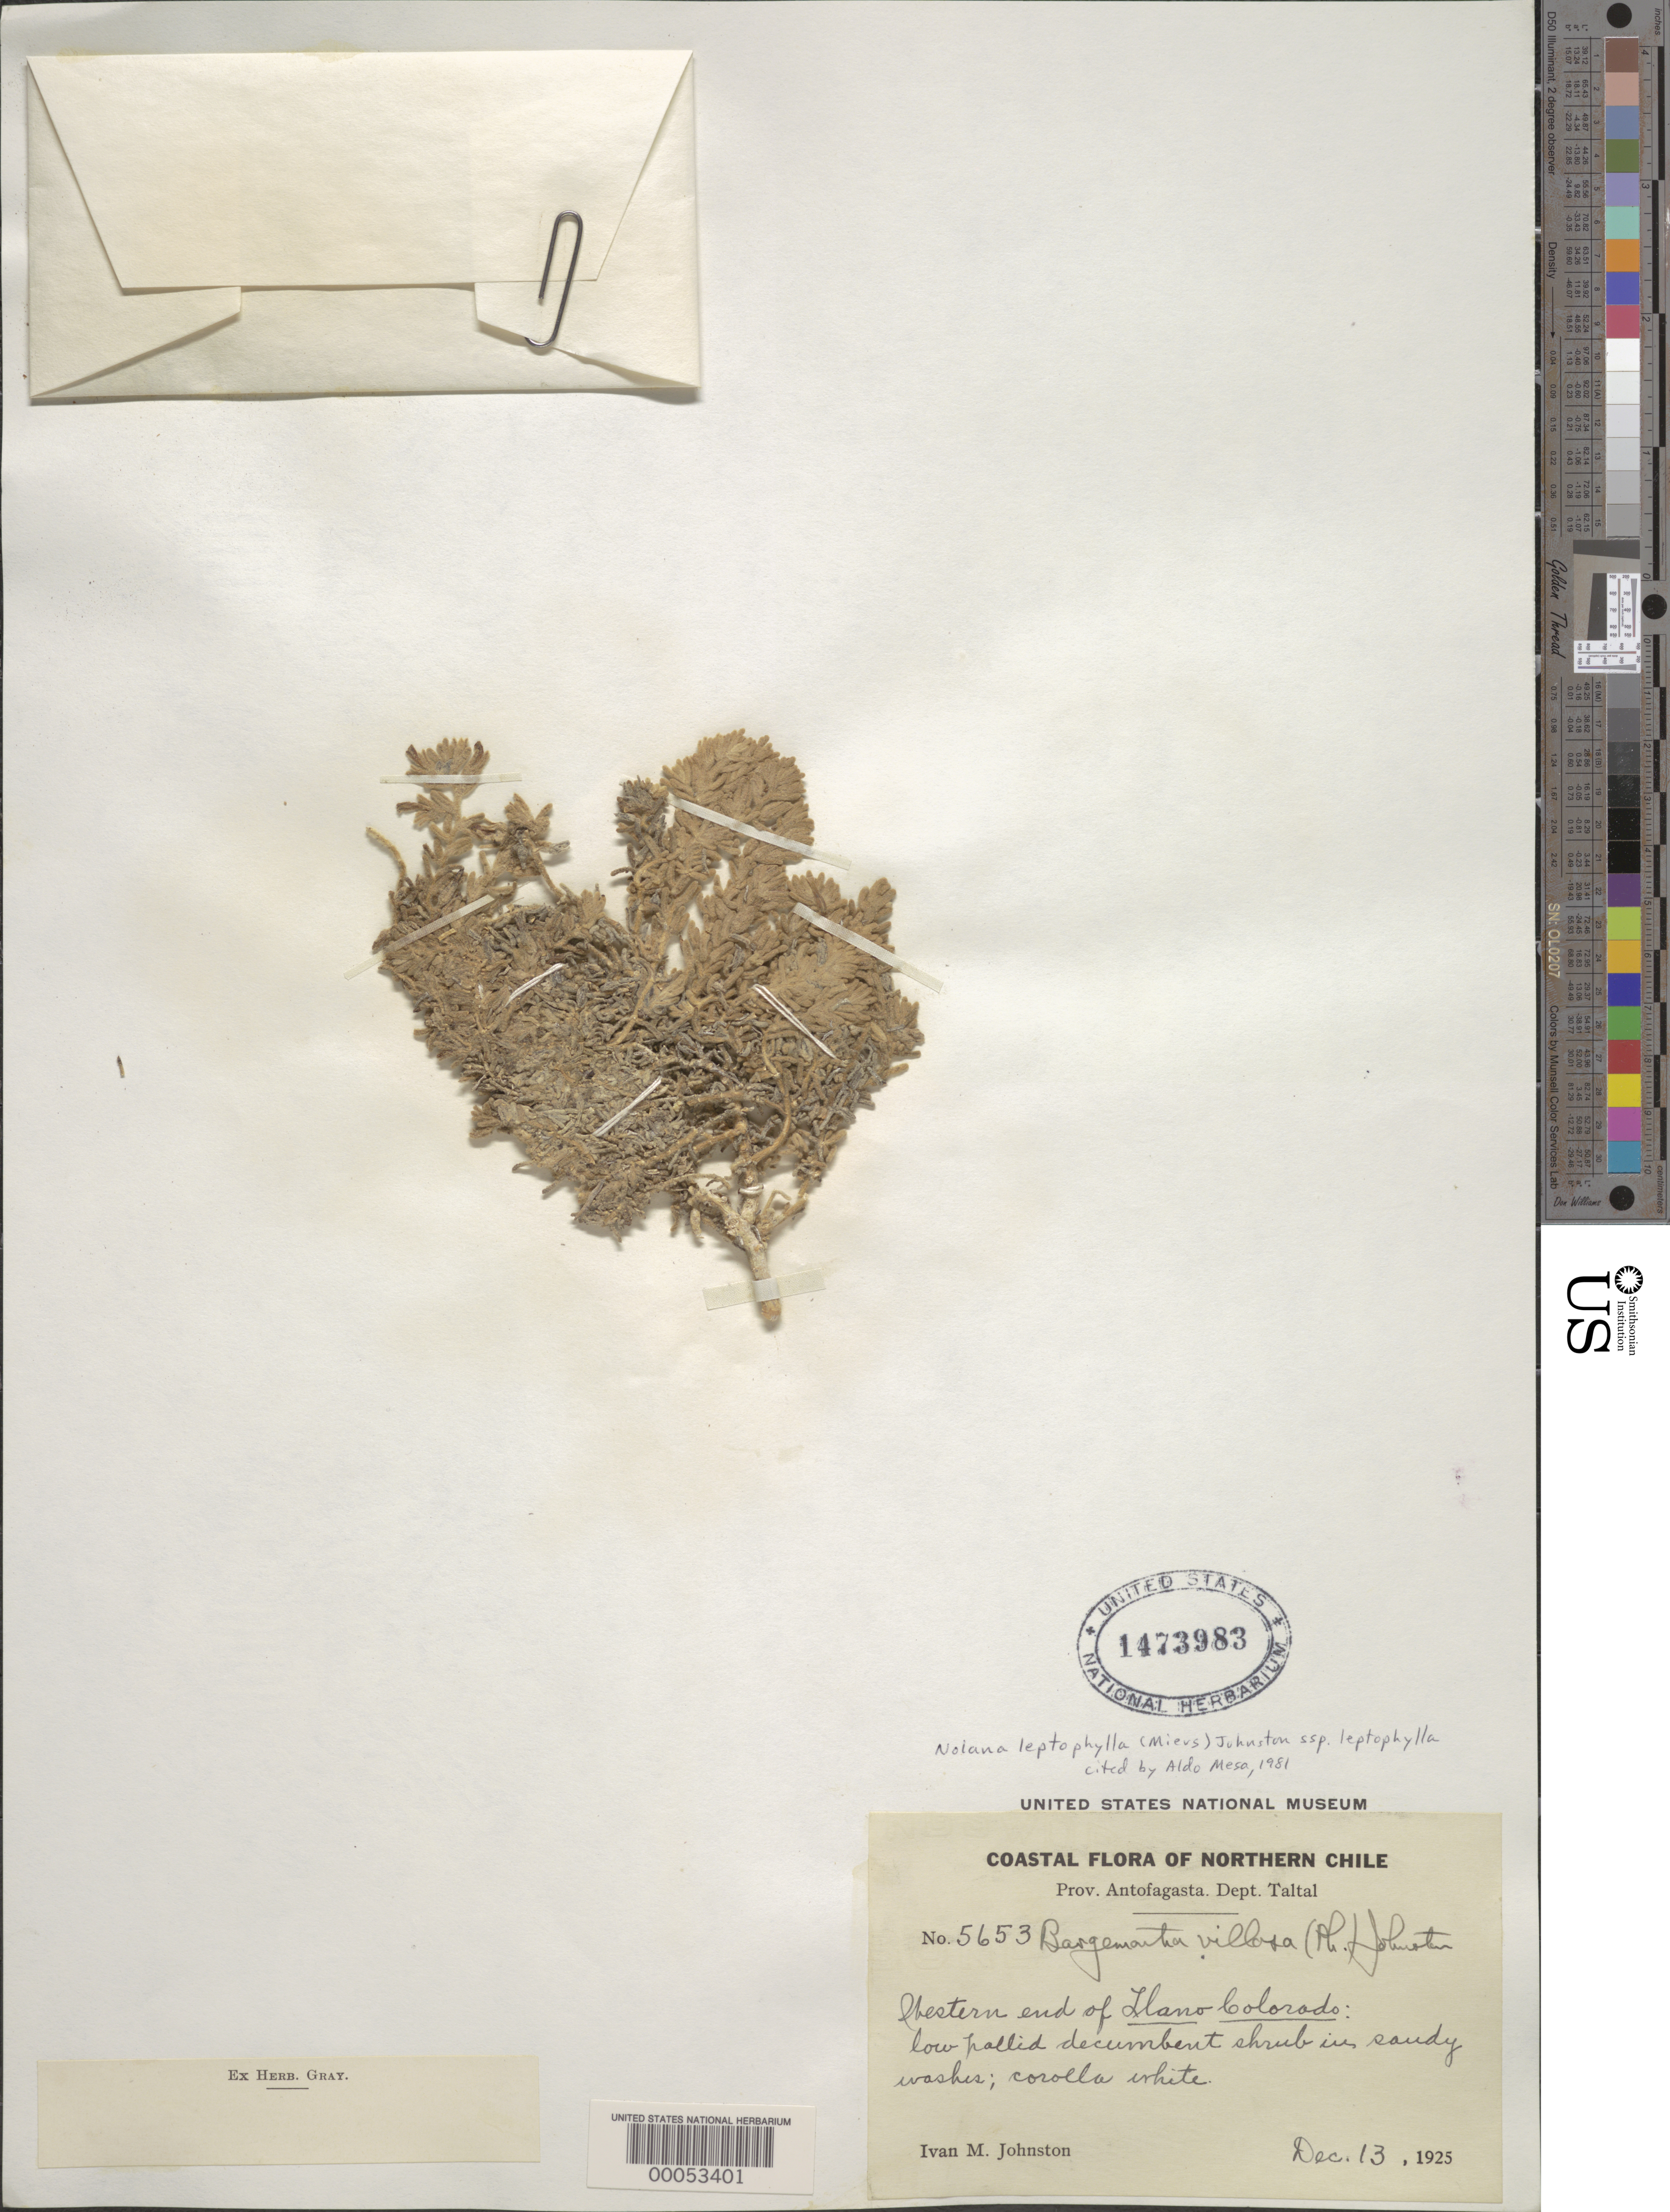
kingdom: Plantae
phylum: Tracheophyta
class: Magnoliopsida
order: Solanales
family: Solanaceae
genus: Nolana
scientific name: Nolana leptophylla subsp. leptophylla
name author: (Miers) I.M. Johnst.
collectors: I.M. Johnston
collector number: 5653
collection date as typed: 13 Dec 1925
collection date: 1925-12-13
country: Chile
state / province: Antofagasta (II)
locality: Taltal dept., western end of llano colorado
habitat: In sandy washes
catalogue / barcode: US 1473983